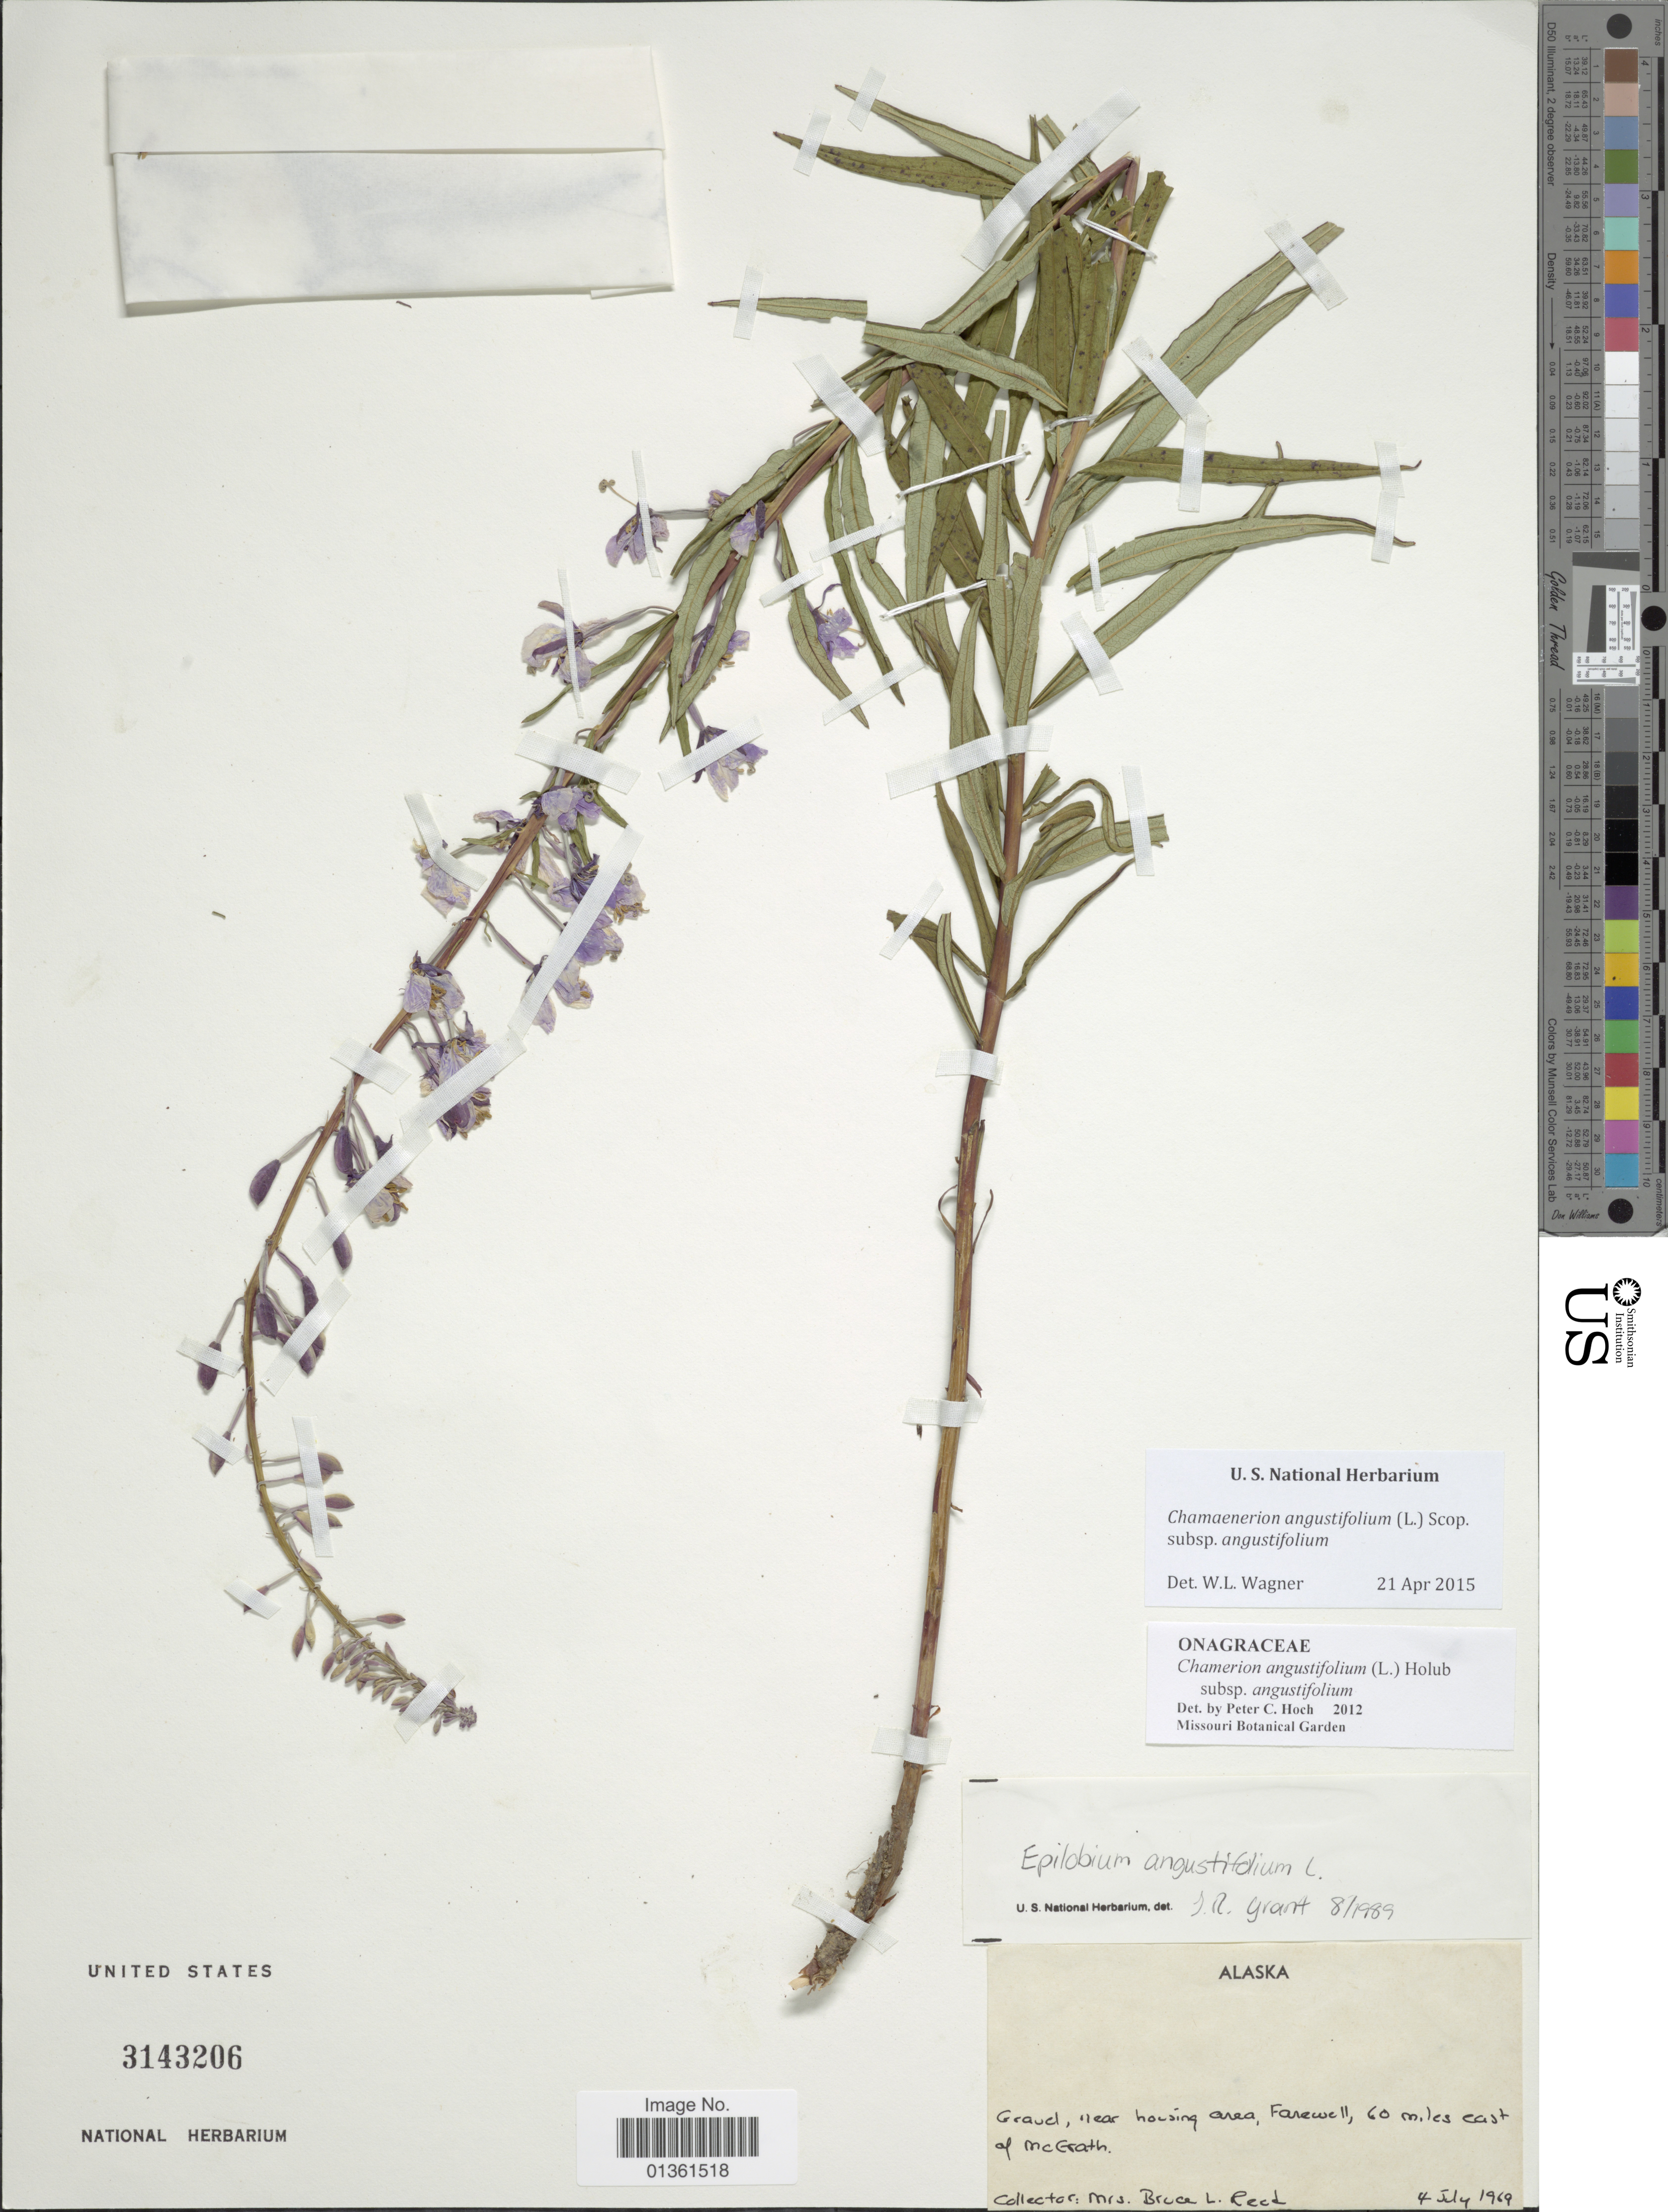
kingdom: Plantae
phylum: Tracheophyta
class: Magnoliopsida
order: Myrtales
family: Onagraceae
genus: Chamaenerion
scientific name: Chamaenerion angustifolium subsp. angustifolium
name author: (L.) Scop.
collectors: B. Reed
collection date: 1969-07-04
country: United States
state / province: Alaska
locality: Graud, near housing area Farewell, 60 miles east of McGrath.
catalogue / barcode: US 3143206